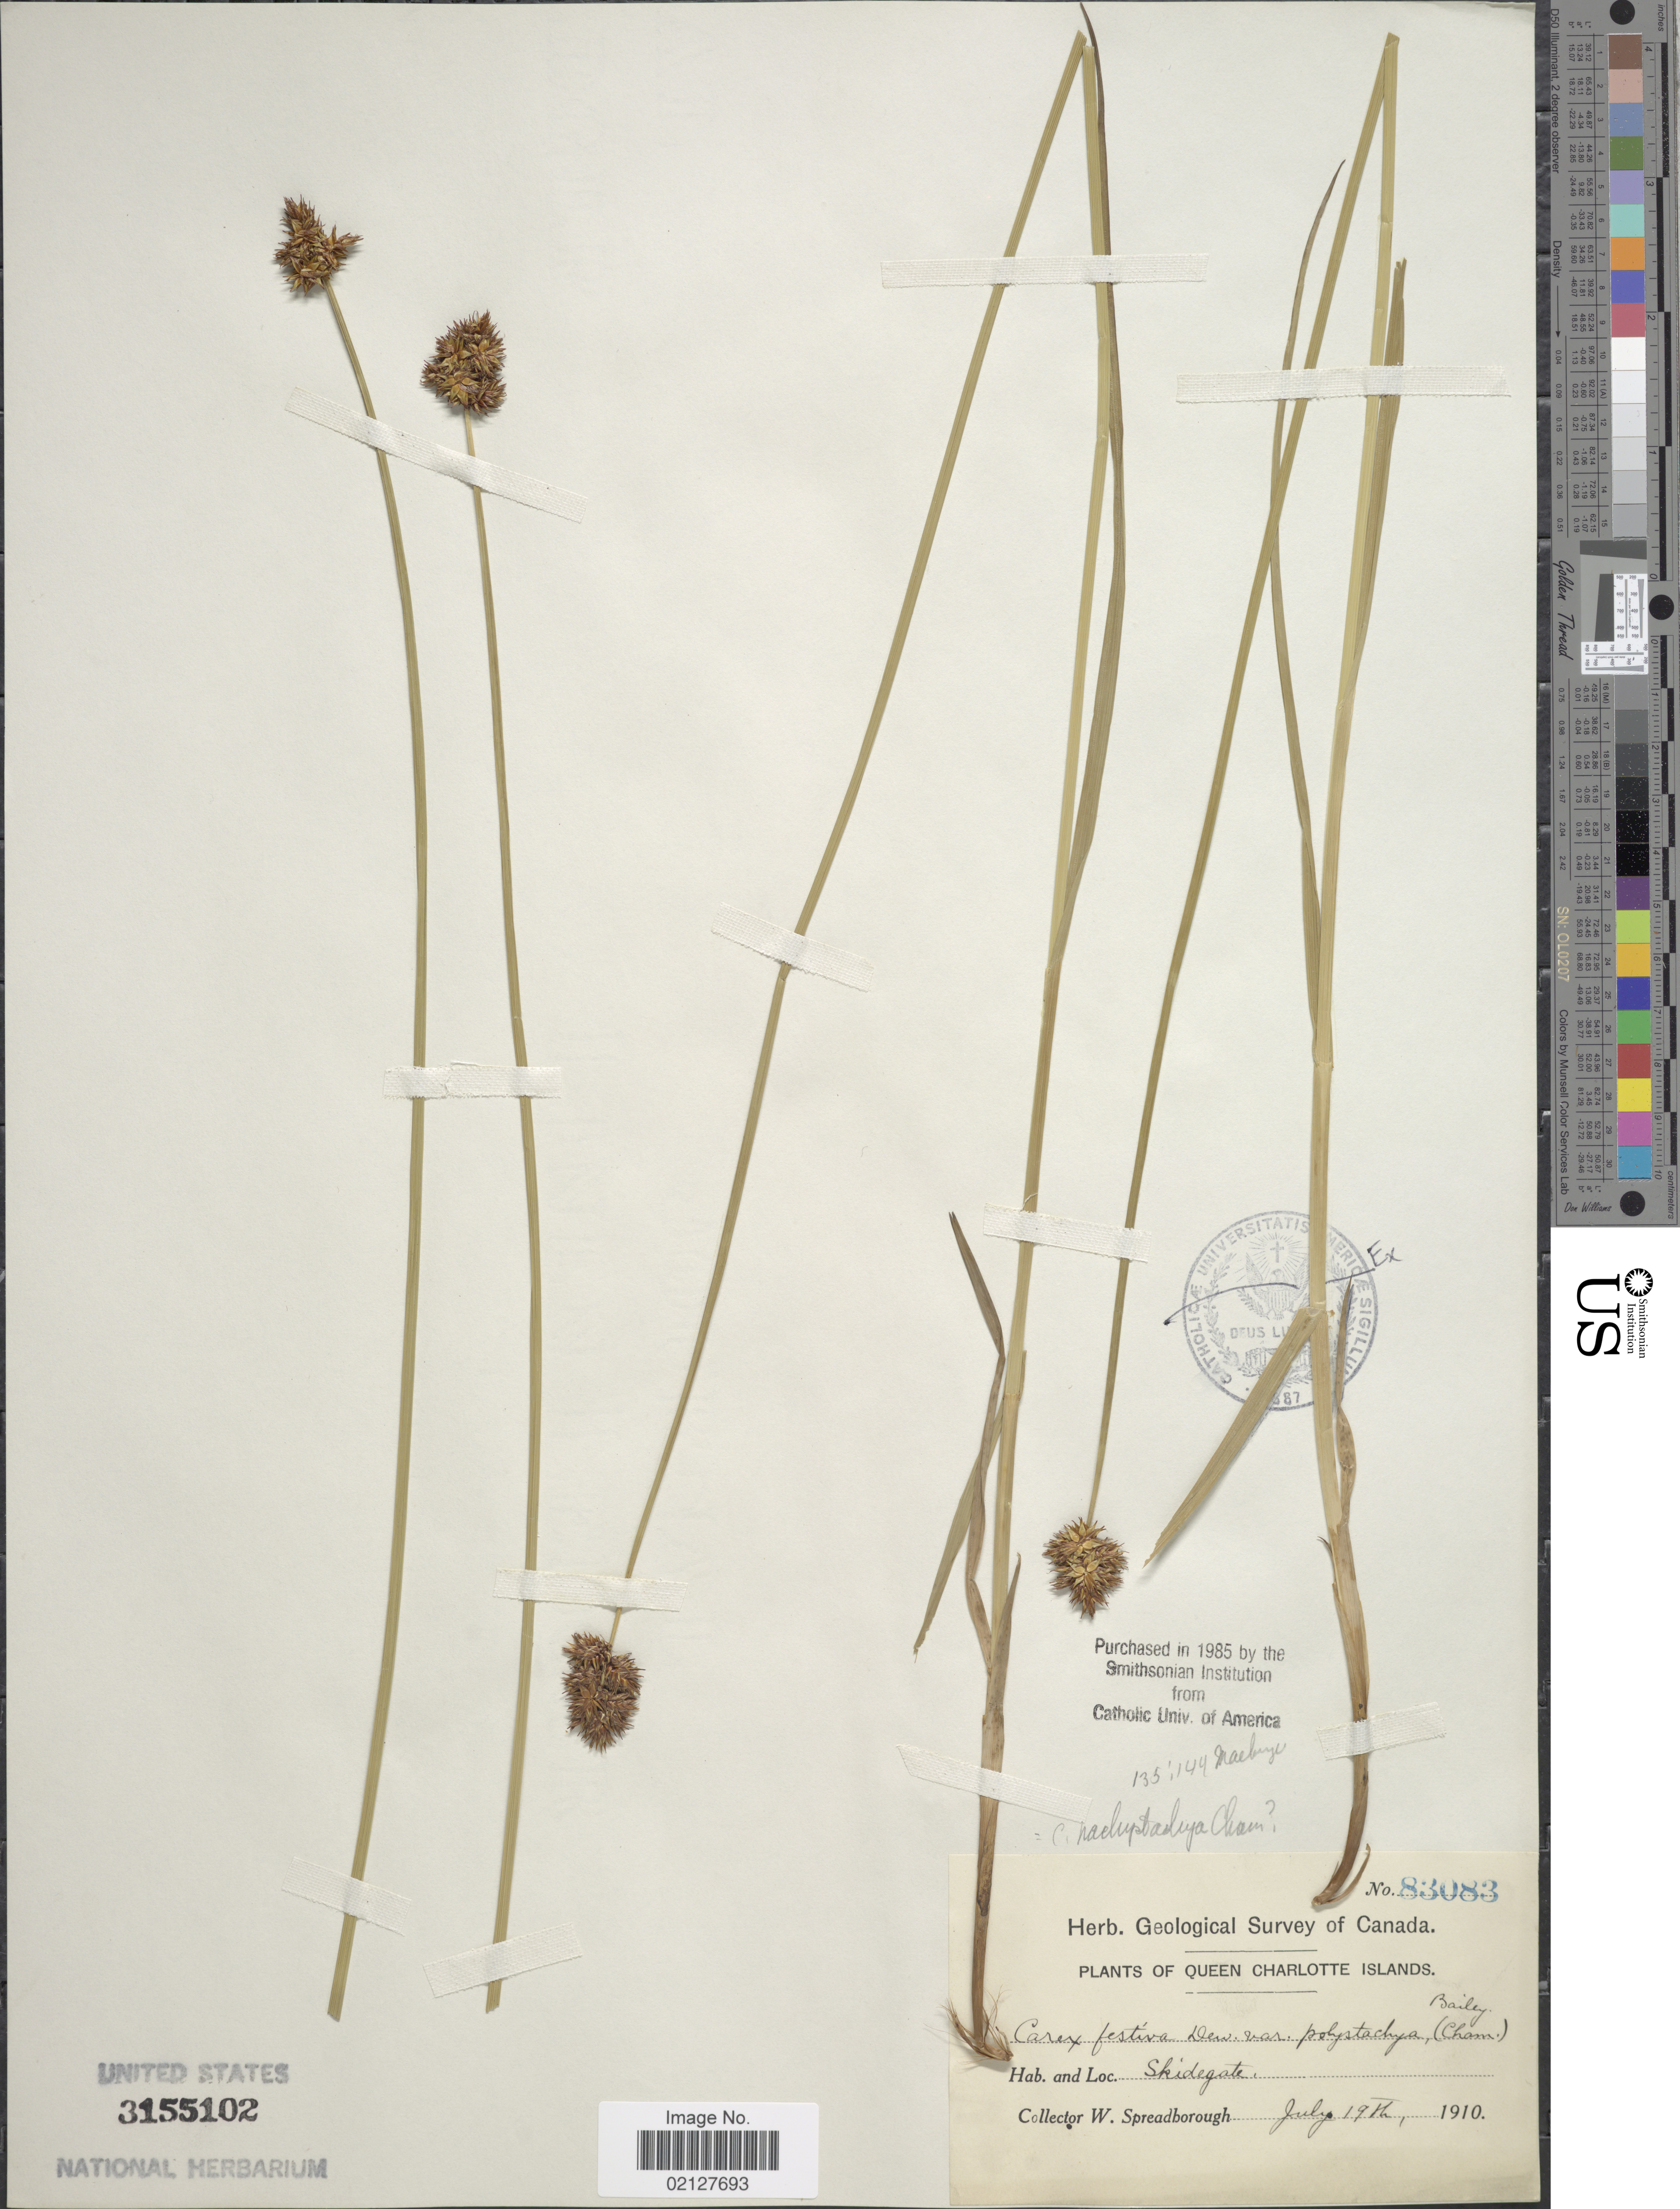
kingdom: Plantae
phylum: Tracheophyta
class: Liliopsida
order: Poales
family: Cyperaceae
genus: Carex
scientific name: Carex pachystachya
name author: Cham. ex Steud.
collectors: W. Spreadborough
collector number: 83083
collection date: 1910-07-19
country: Canada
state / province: British Columbia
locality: Queen Charlotte Islands. Skidegate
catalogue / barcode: US 3155102